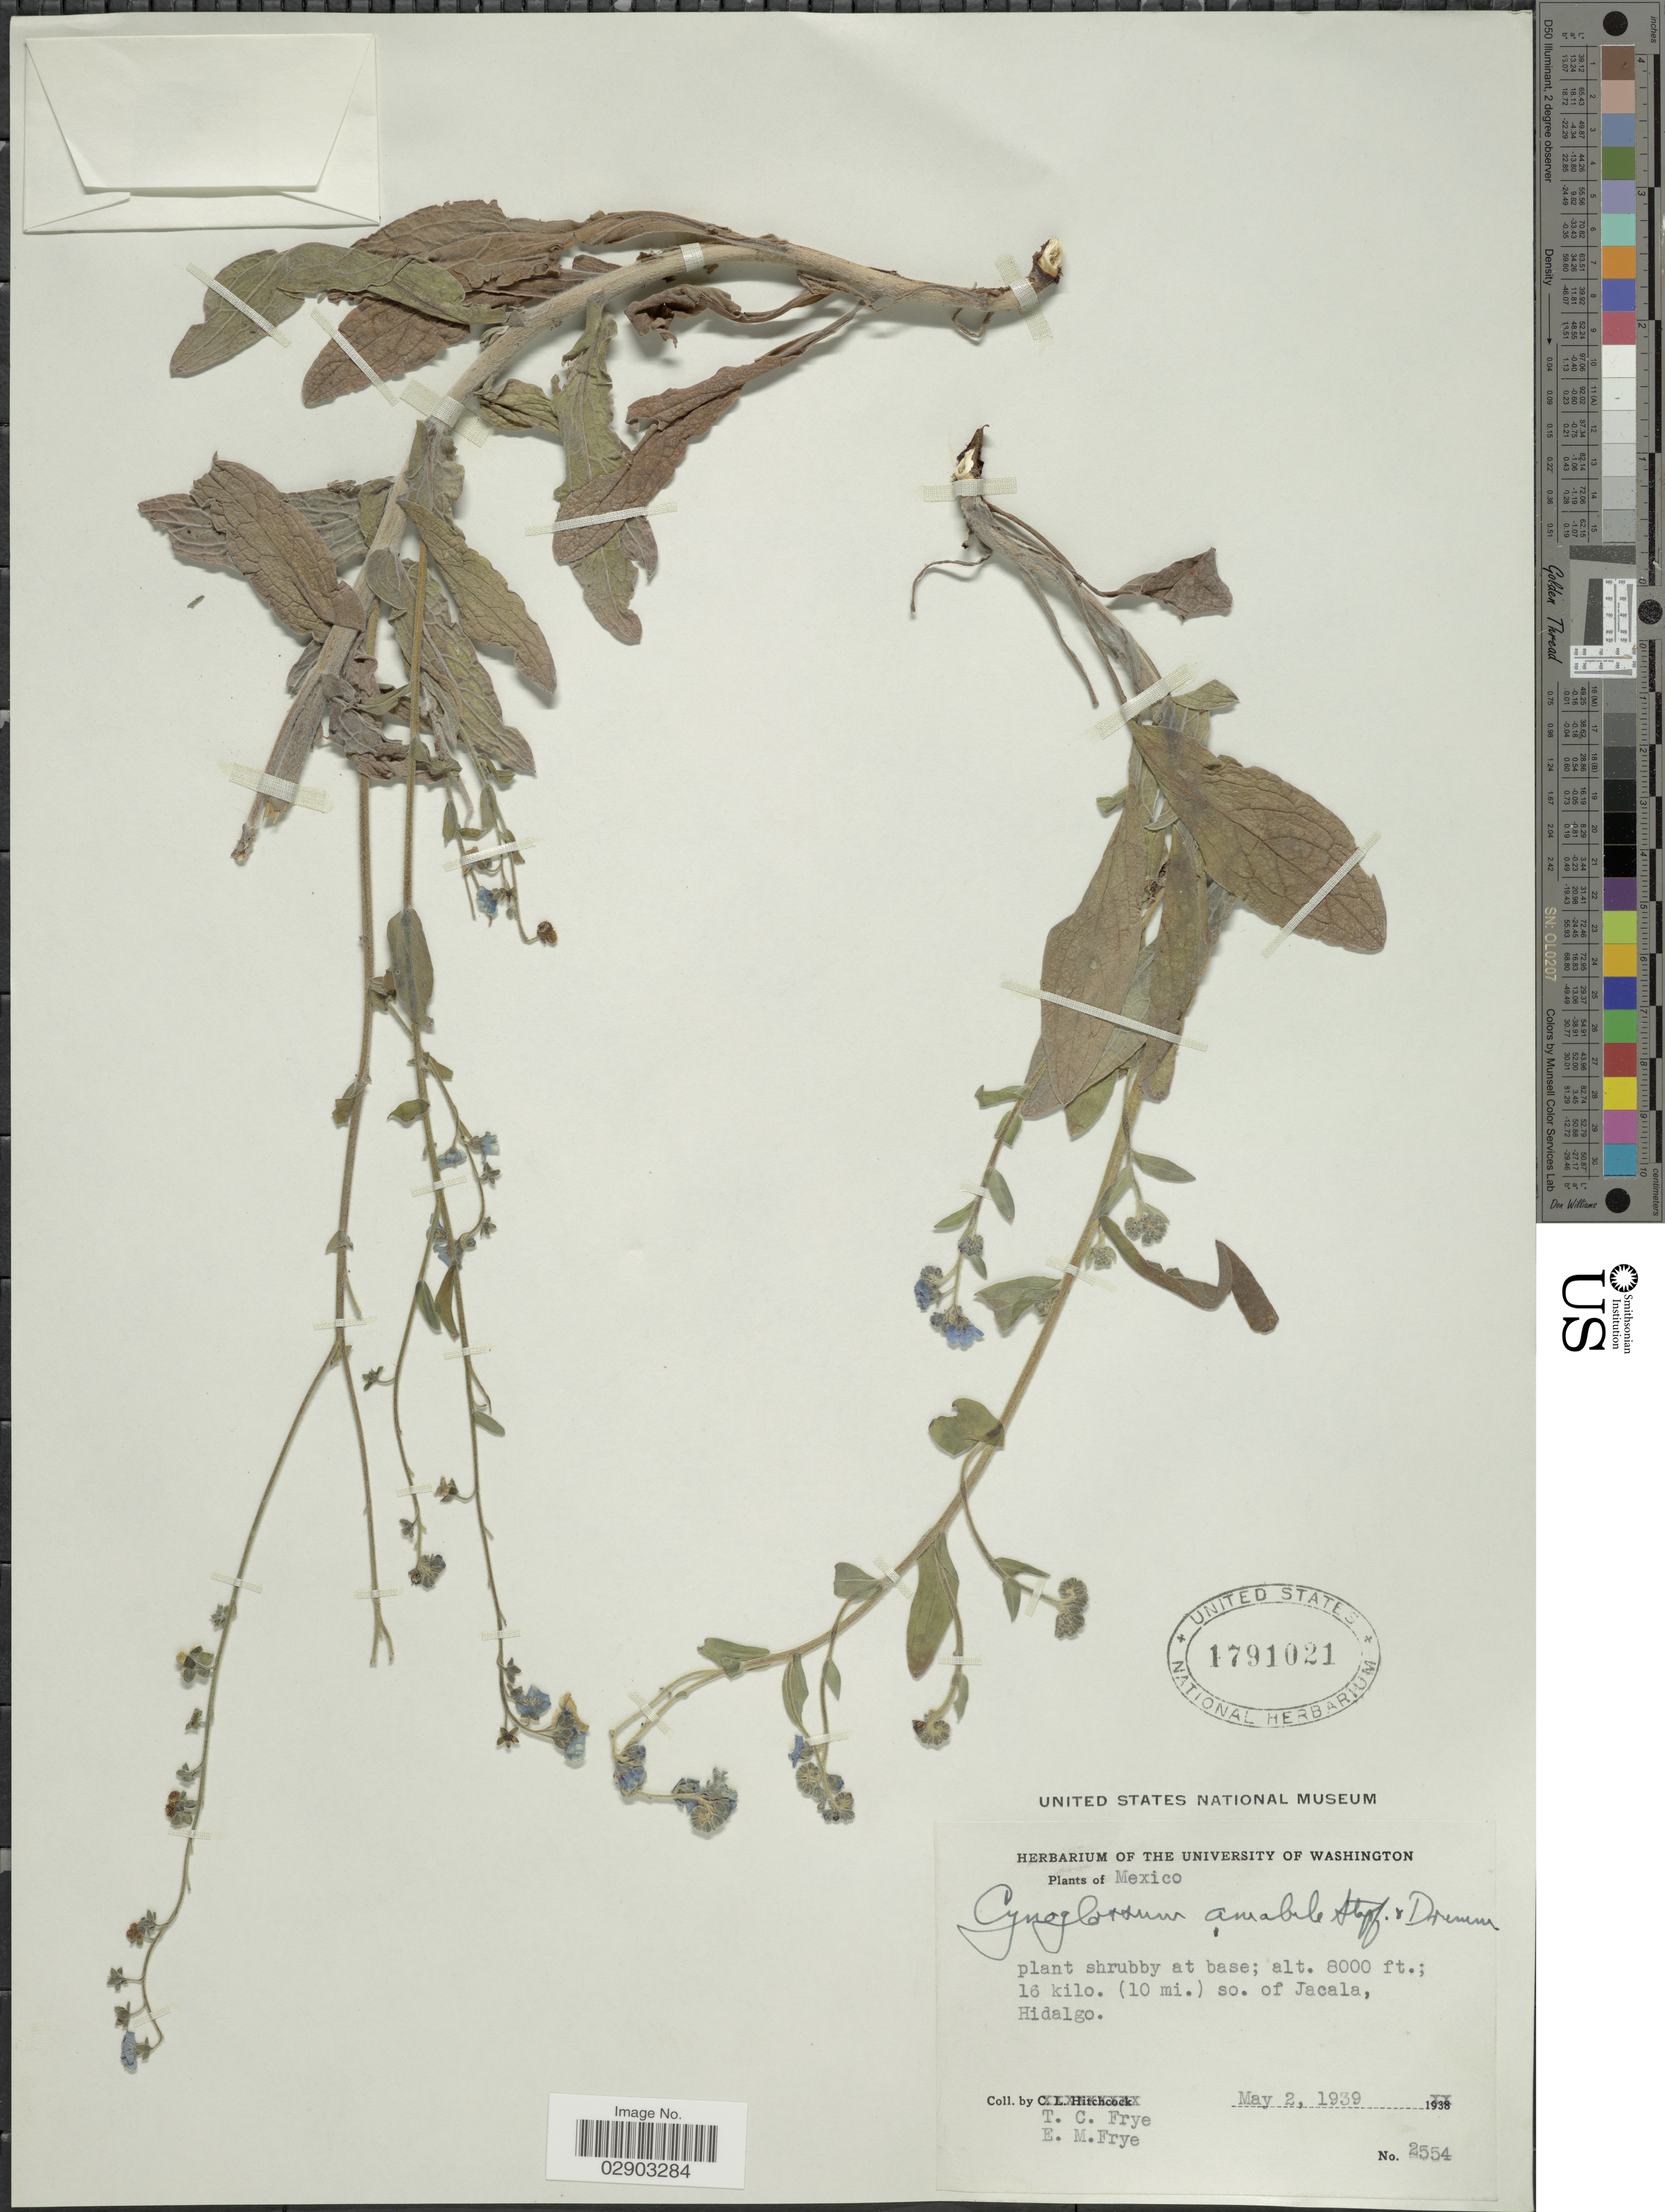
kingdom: Plantae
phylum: Tracheophyta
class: Magnoliopsida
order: Boraginales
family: Boraginaceae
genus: Cynoglossum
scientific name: Cynoglossum amabile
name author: Stapf & J.R. Drumm.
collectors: T. C. Frye & E. Frye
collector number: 2554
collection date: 1939-05-02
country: Mexico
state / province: Hidalgo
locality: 16 kilo. (10 mi.) so. of Jacala.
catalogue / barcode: US 1791021